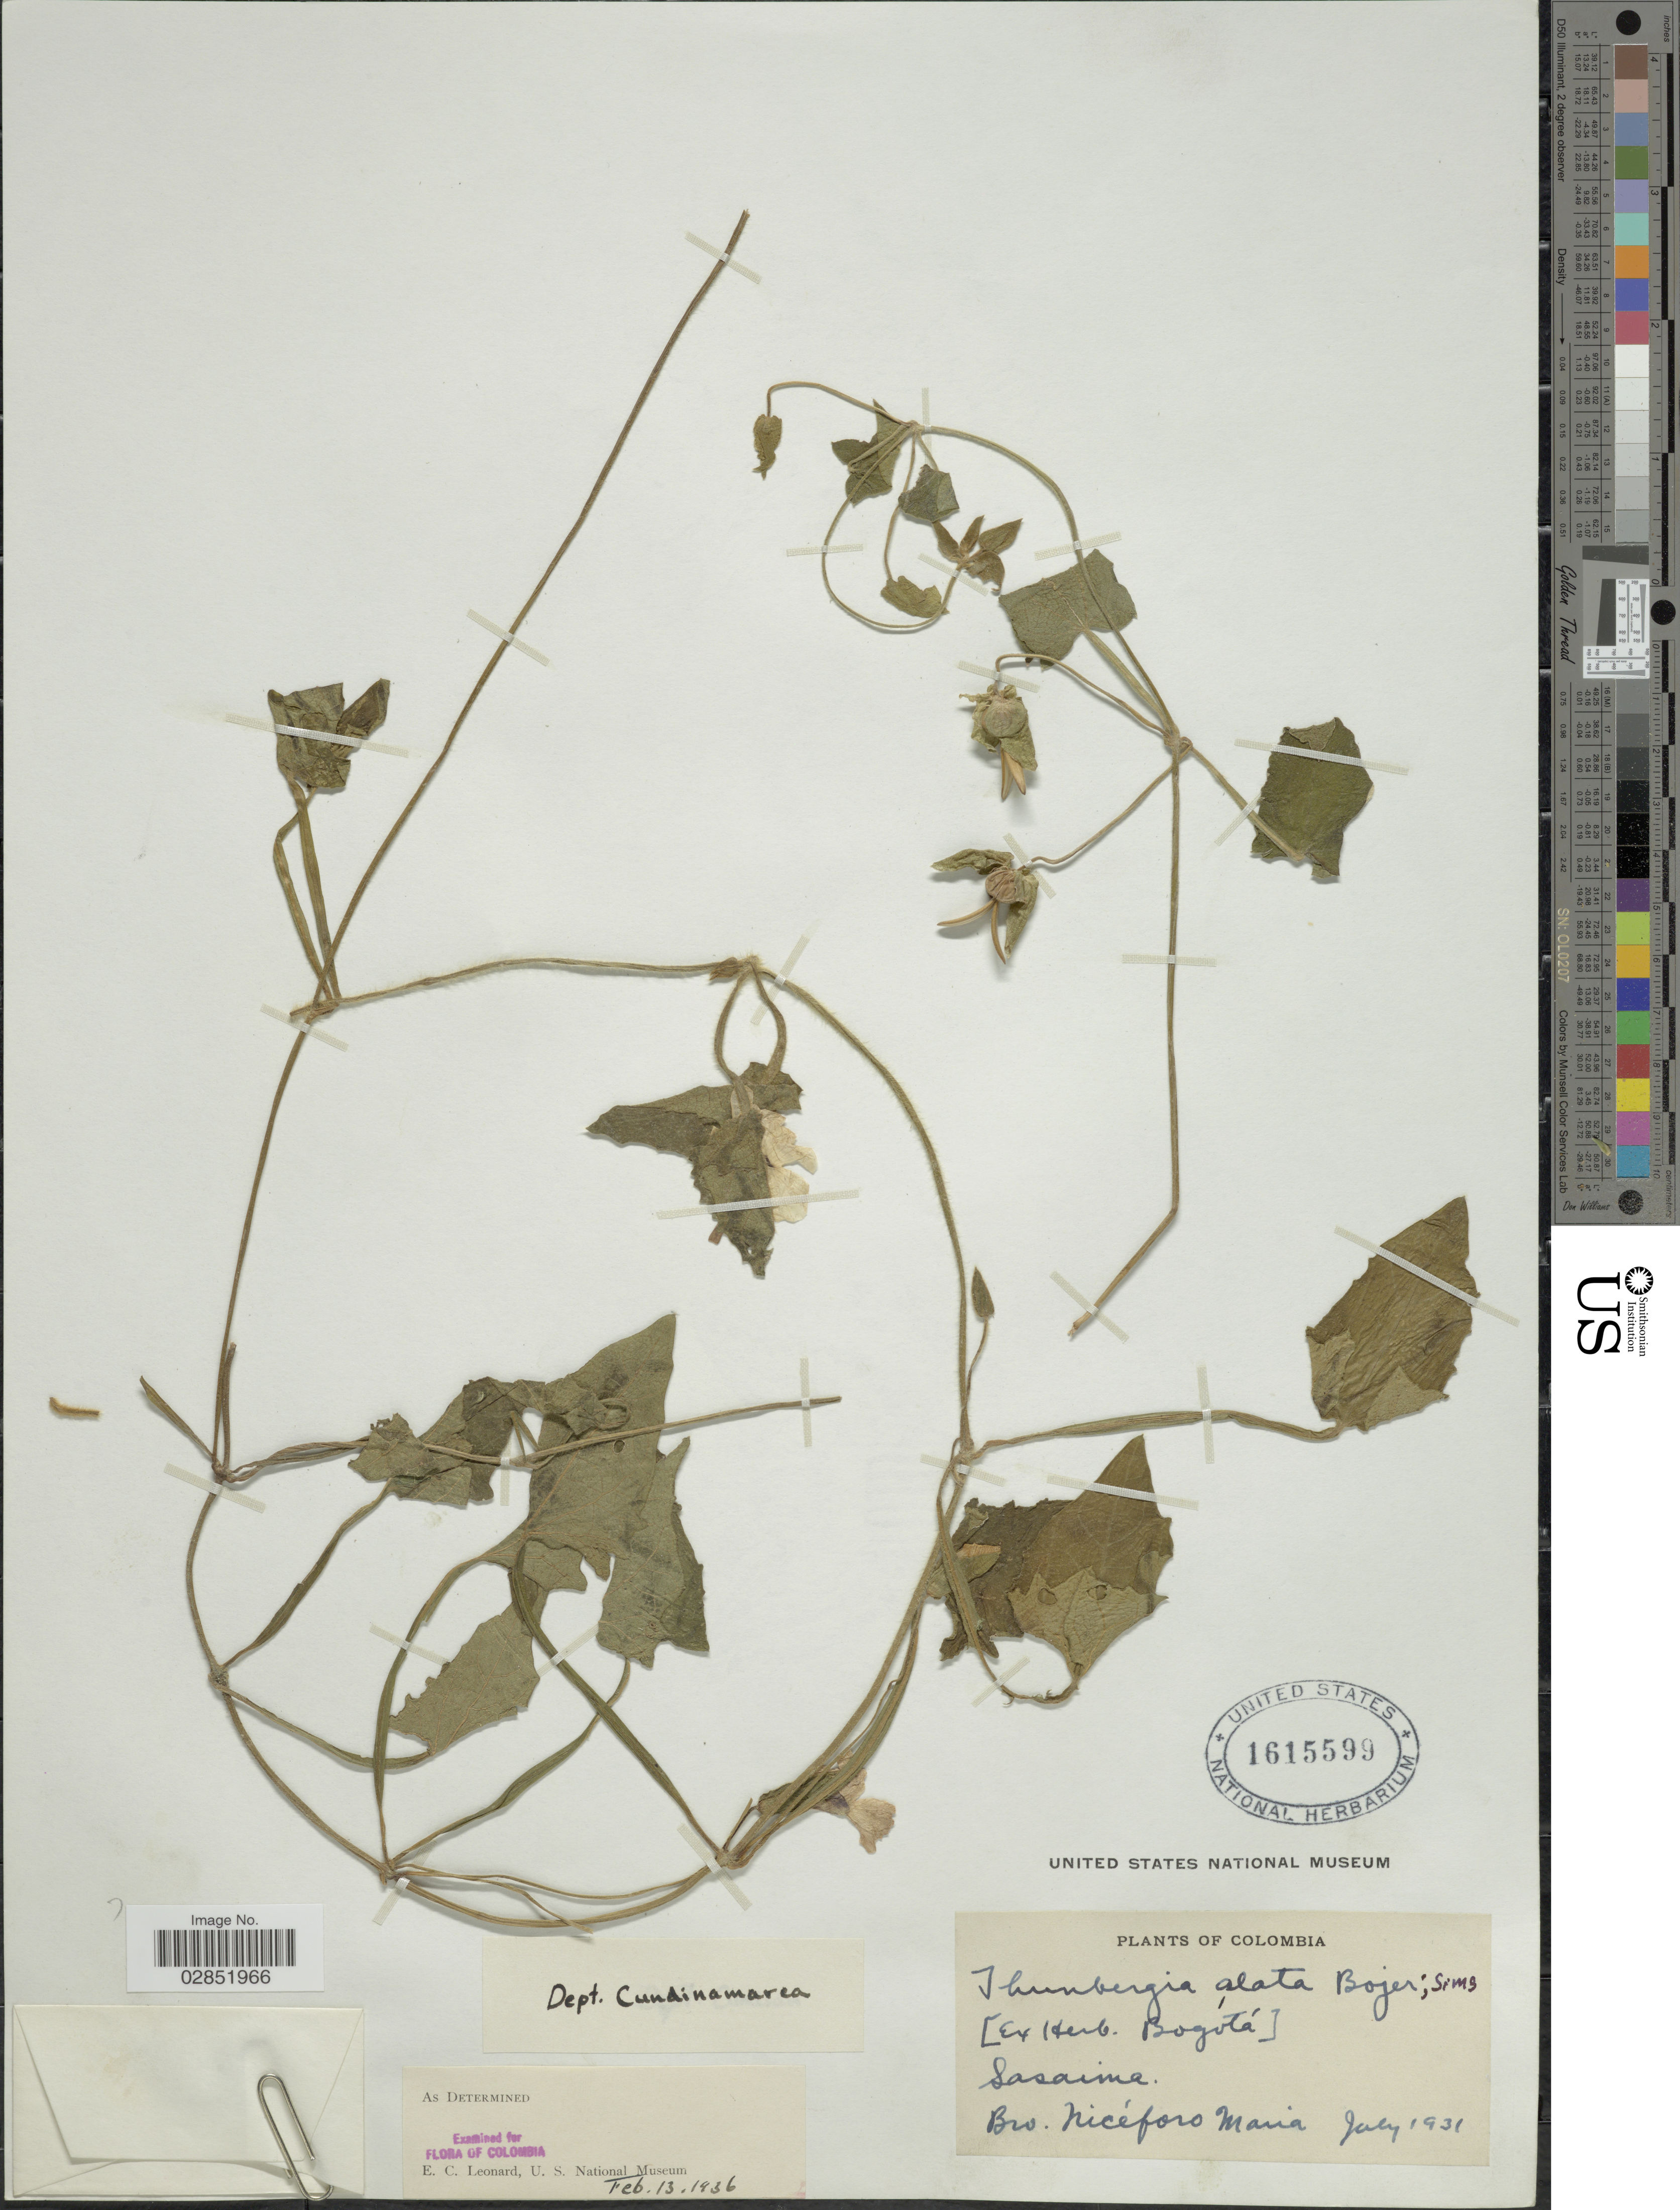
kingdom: Plantae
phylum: Tracheophyta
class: Magnoliopsida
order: Lamiales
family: Acanthaceae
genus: Thunbergia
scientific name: Thunbergia alata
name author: Bojer ex Sims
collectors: M. Niceforo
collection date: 1931-07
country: Colombia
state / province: Cundinamarca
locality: Dept. Cundinamarca. Sasaima.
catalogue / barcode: US 1615599